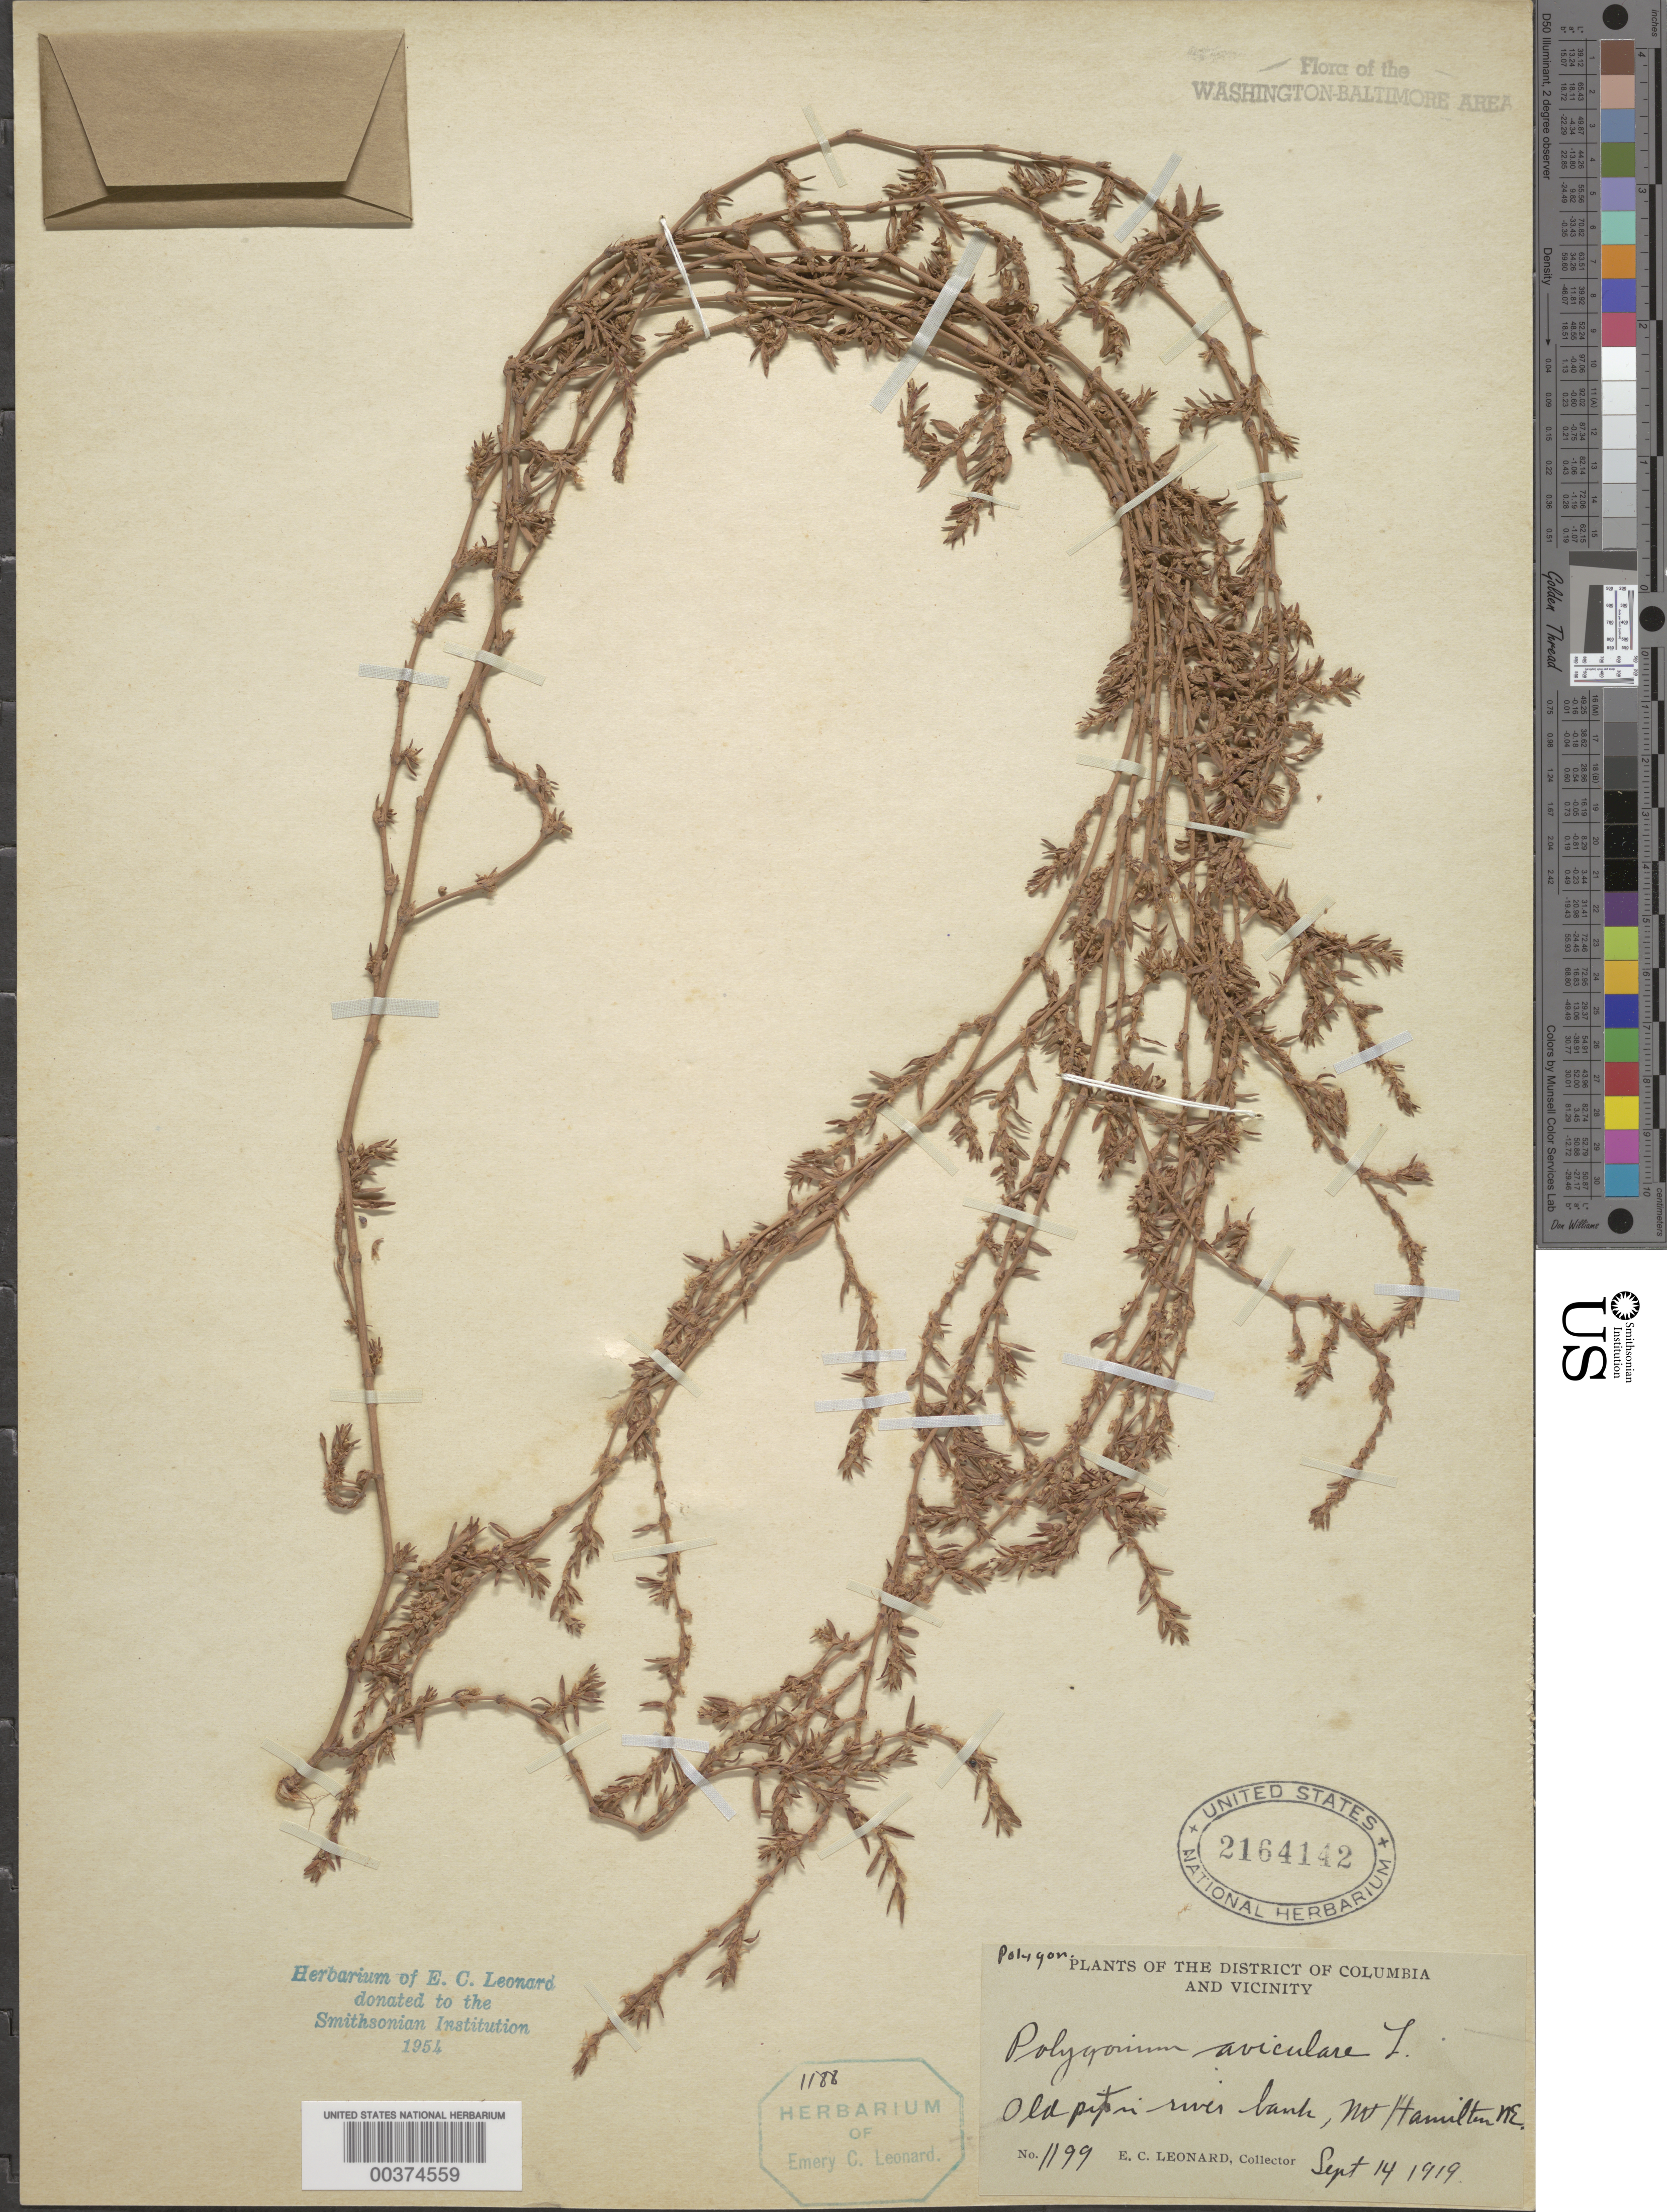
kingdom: Plantae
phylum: Tracheophyta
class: Magnoliopsida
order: Caryophyllales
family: Polygonaceae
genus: Polygonum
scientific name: Polygonum aviculare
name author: L.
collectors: E. C. Leonard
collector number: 1199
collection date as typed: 14 Sep 1919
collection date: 1919-09-14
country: United States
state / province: District of Columbia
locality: Mount Hamilton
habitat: Riverbank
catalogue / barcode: US 2164142